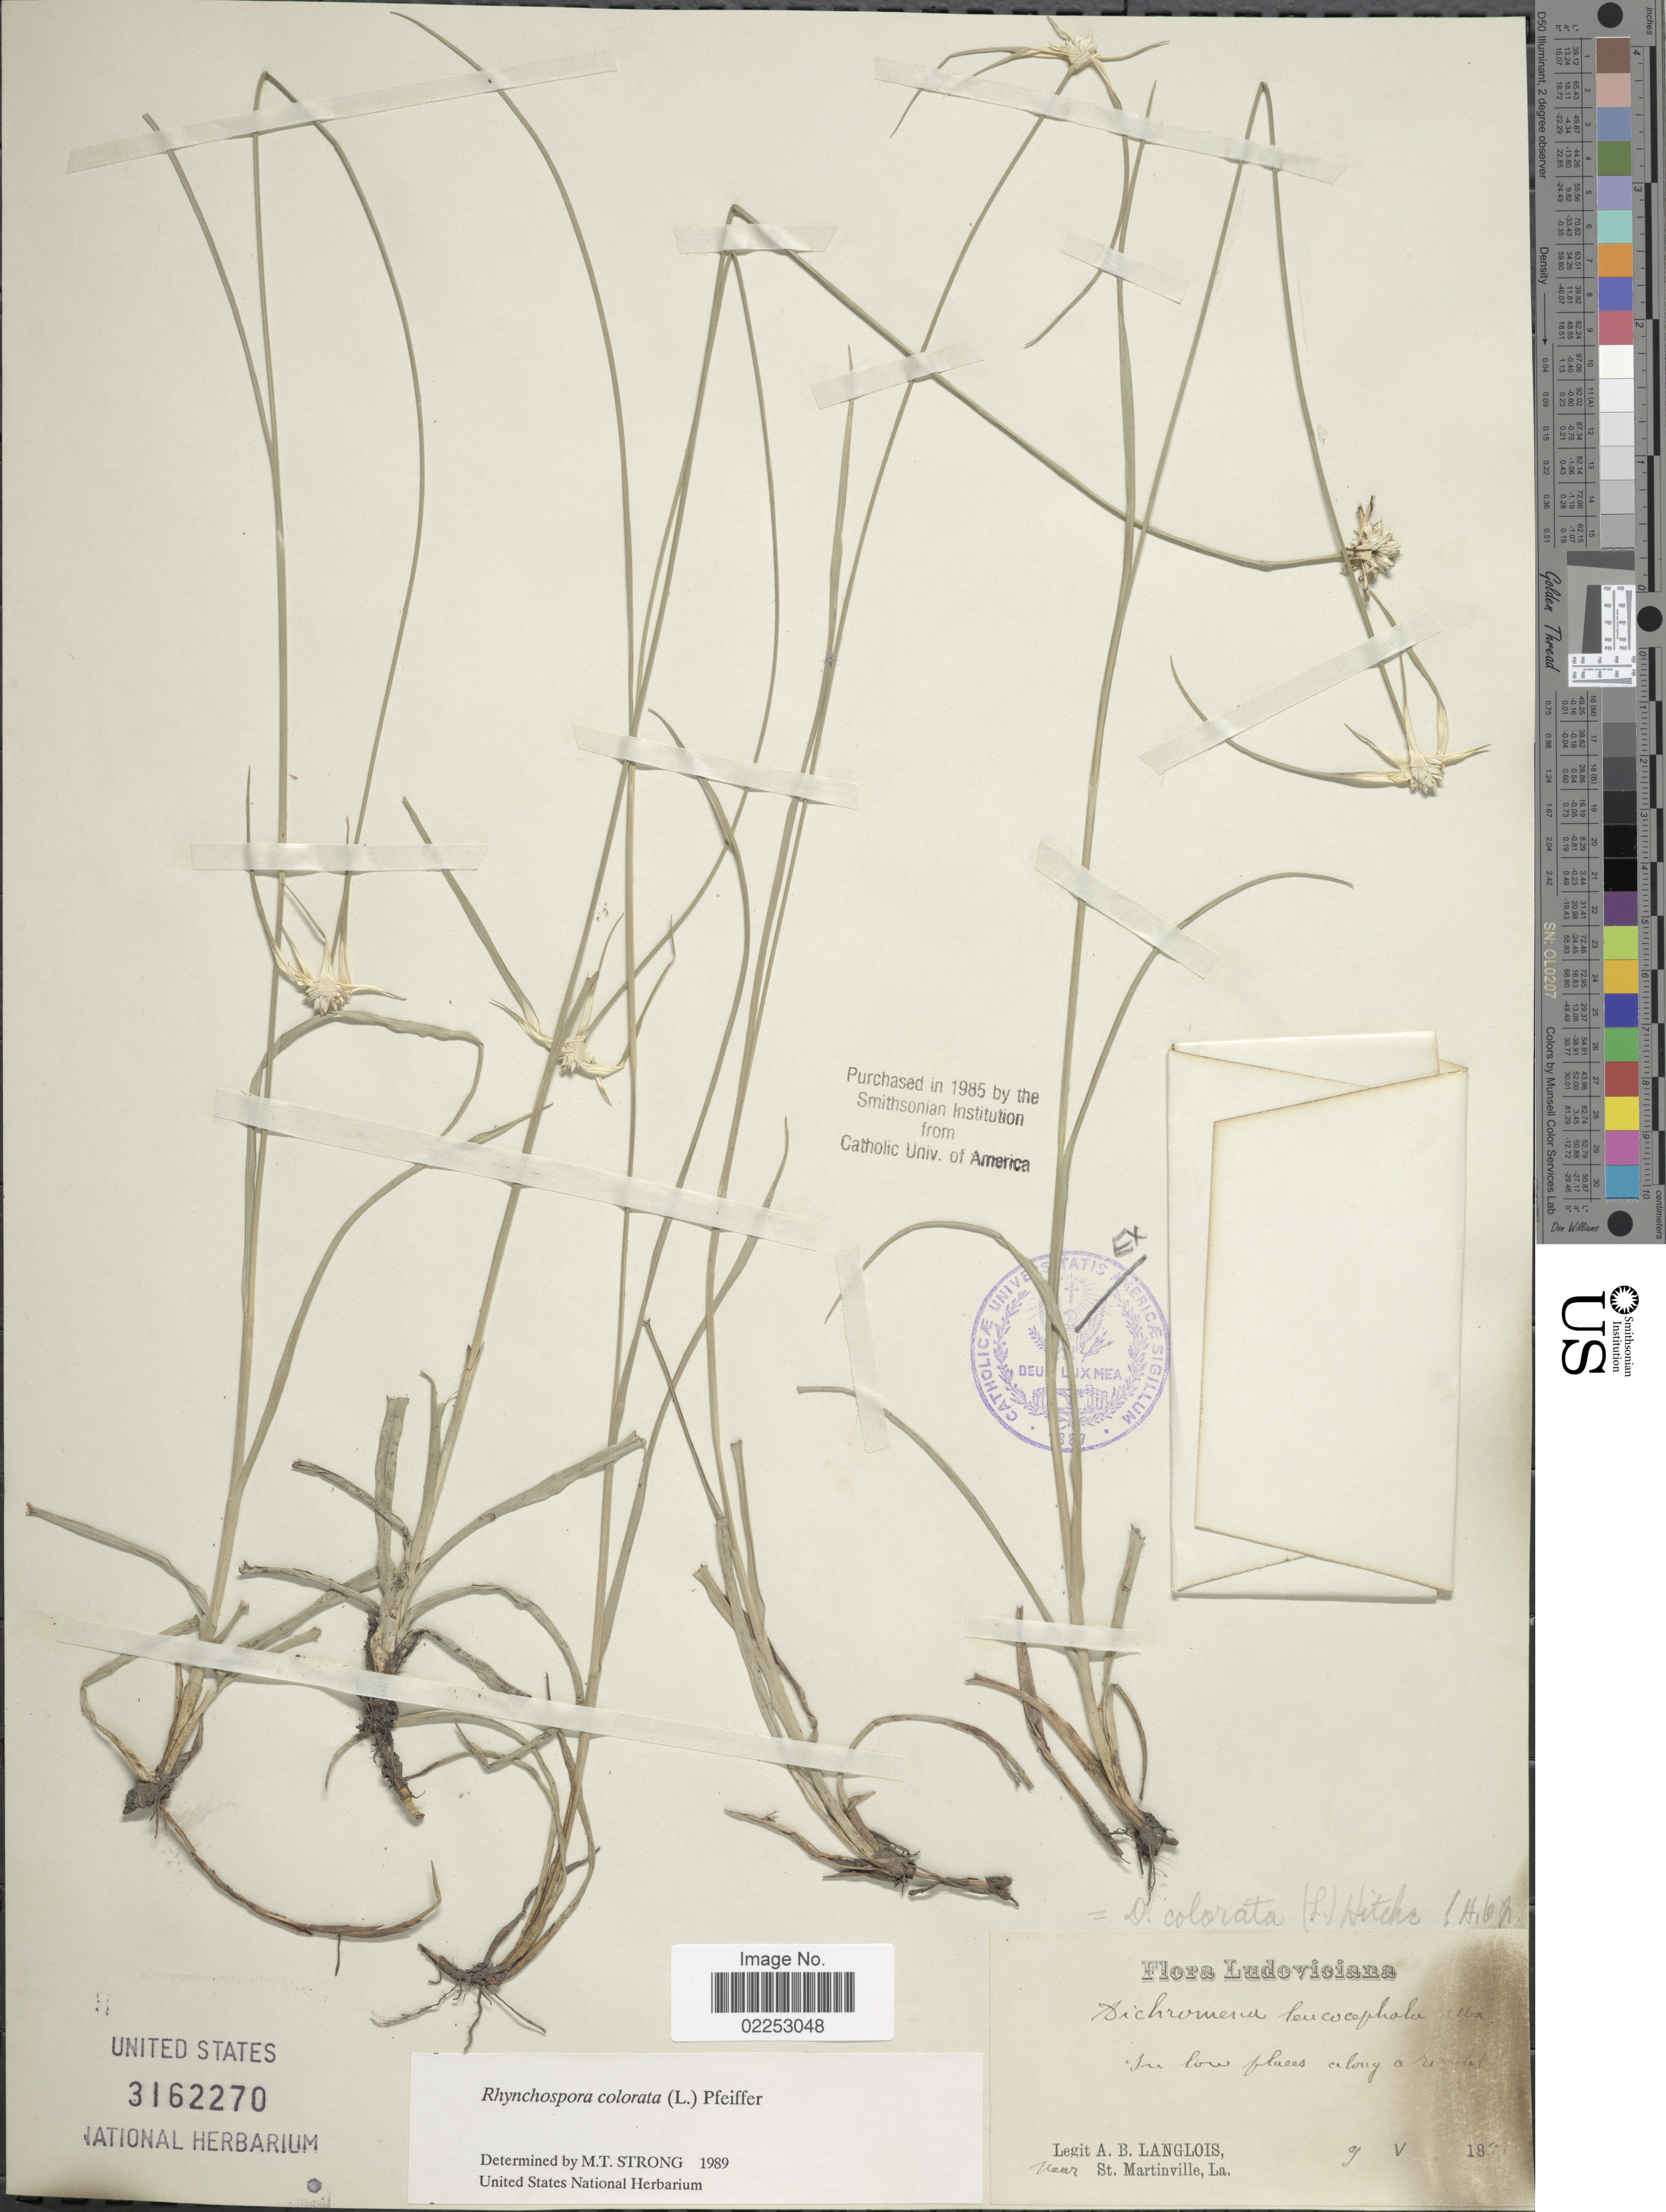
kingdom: Plantae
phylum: Tracheophyta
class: Liliopsida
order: Poales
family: Cyperaceae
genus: Rhynchospora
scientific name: Rhynchospora colorata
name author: (L.) H. Pfeiff.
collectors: A. Langlois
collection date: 1893-05-09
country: United States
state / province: Louisiana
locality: Ludoviciana. near St. Martinsville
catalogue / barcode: US 3162270